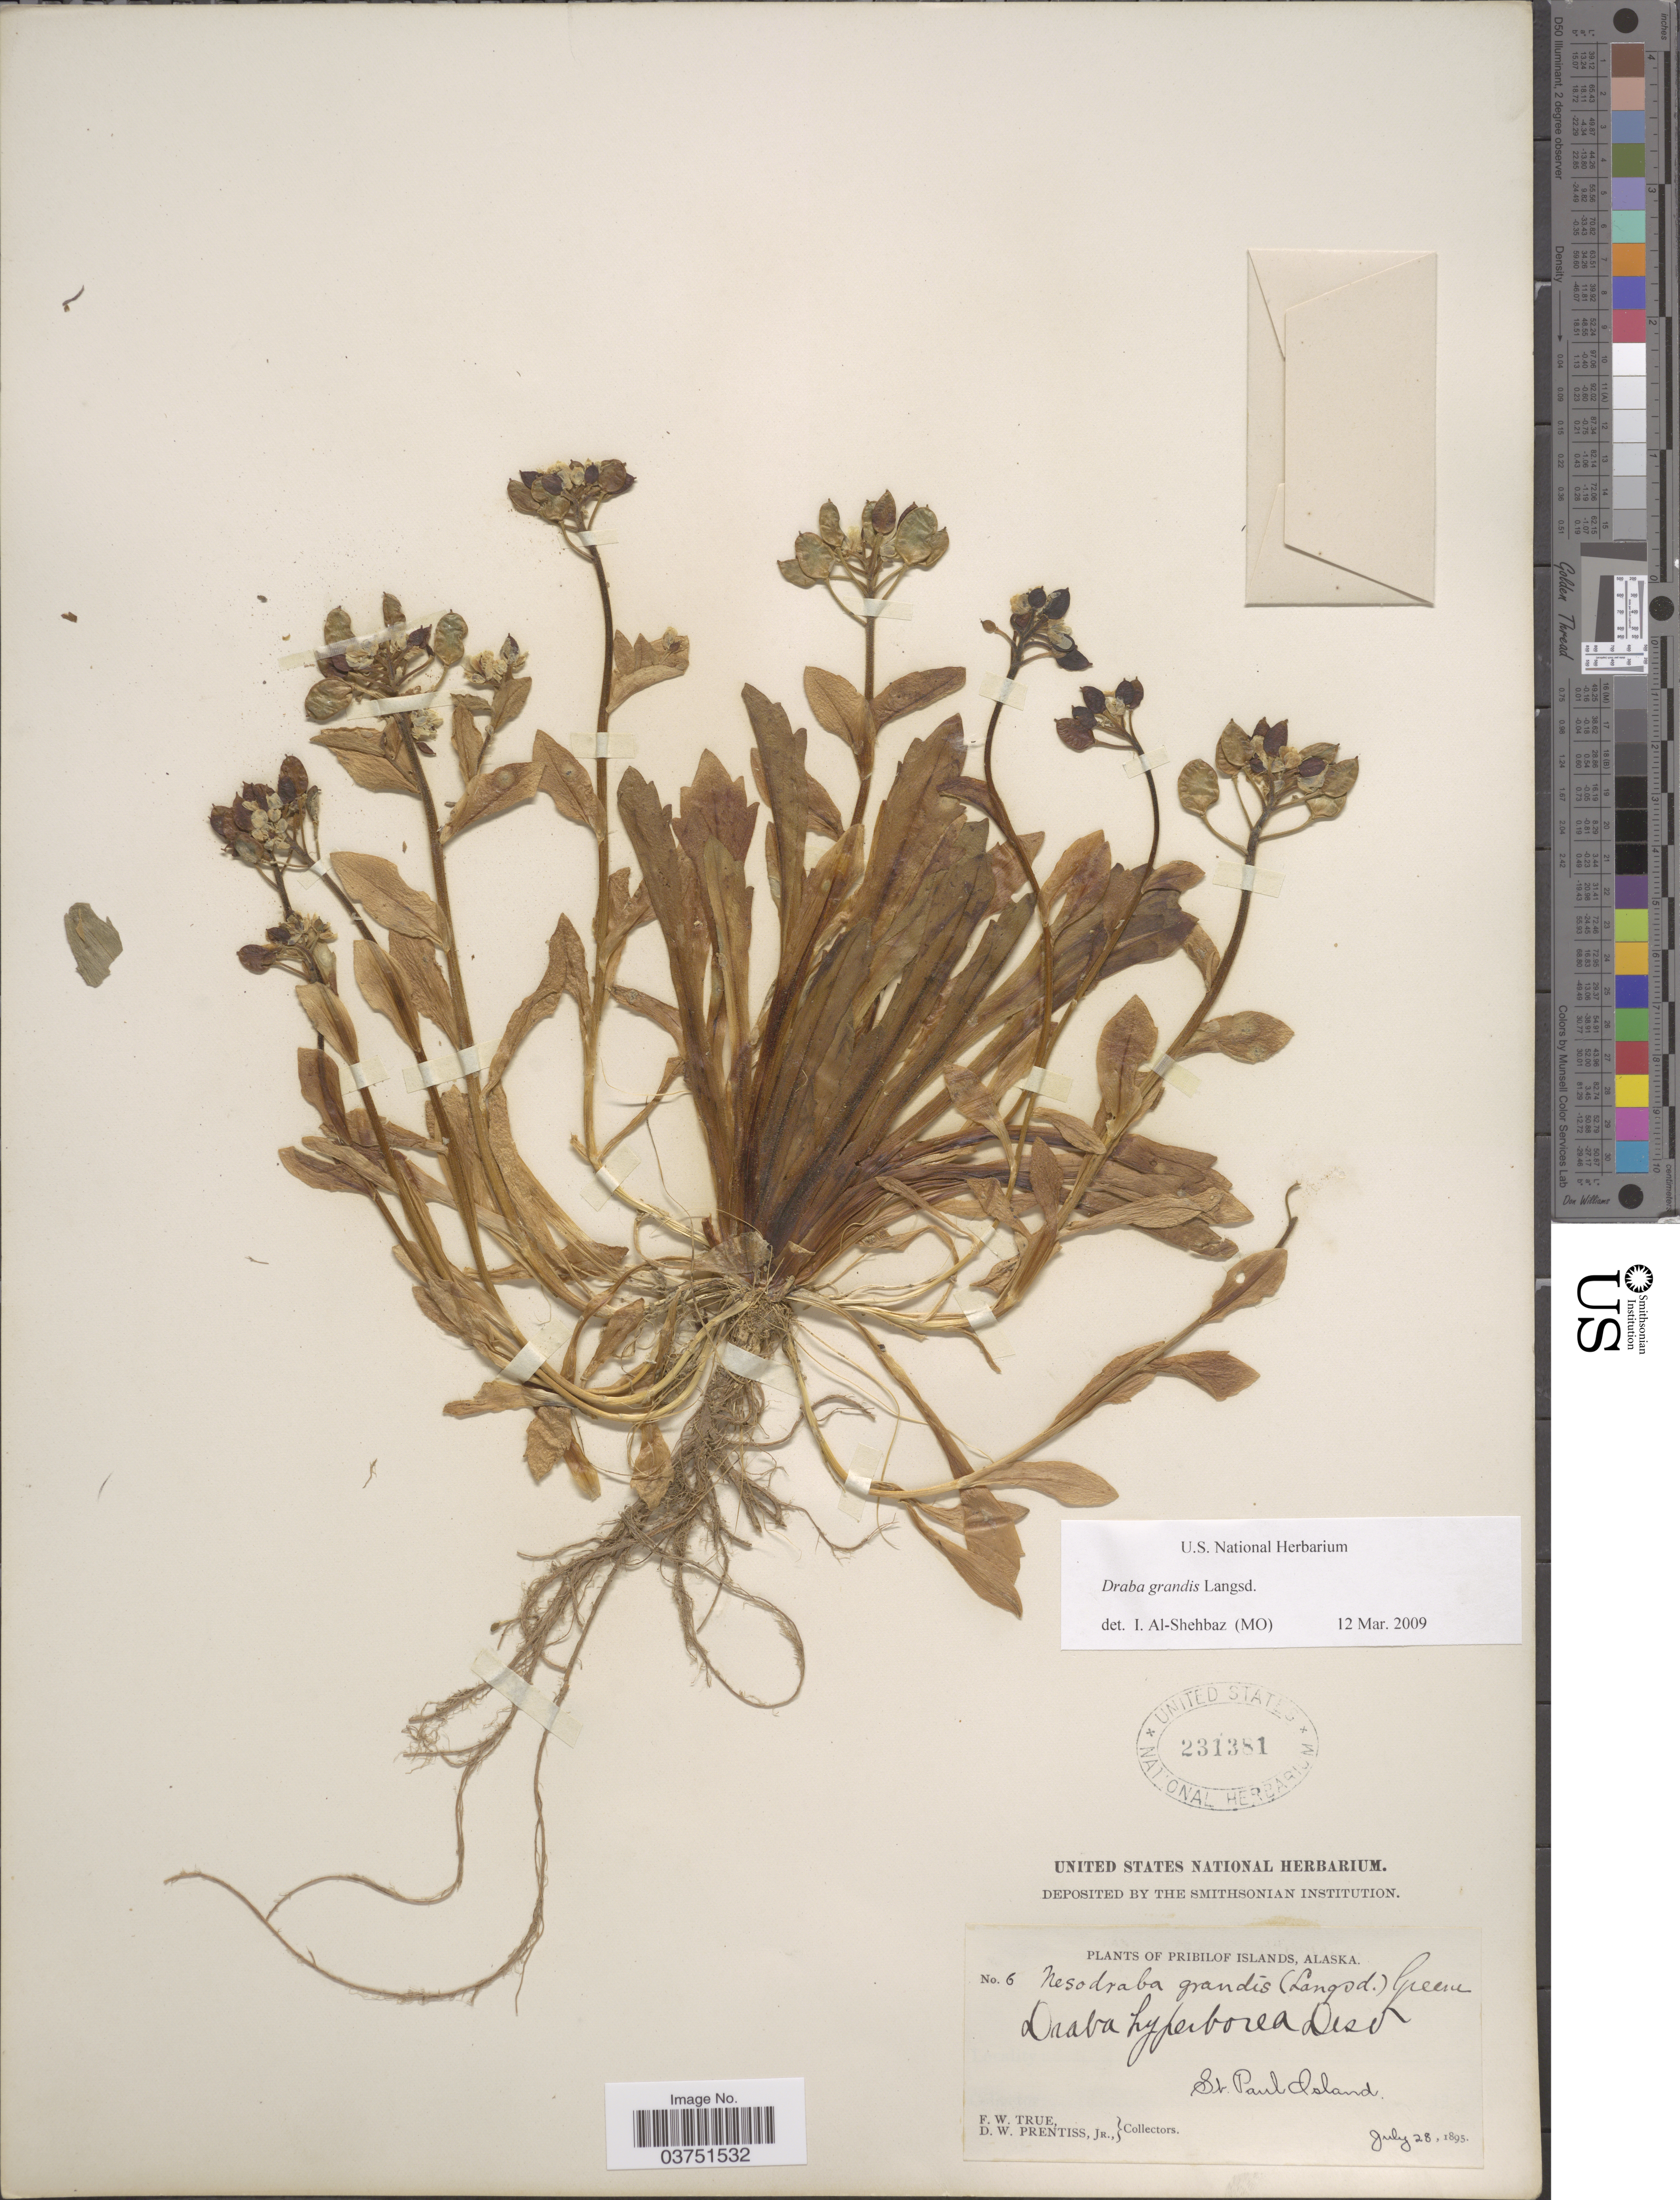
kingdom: Plantae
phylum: Tracheophyta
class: Magnoliopsida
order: Brassicales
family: Brassicaceae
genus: Draba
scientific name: Draba grandis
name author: Langsd. ex DC.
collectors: F. True & D. Prentiss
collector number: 6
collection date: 1895-07-28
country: United States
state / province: Alaska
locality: Pribilof Islands; St. Paul Island.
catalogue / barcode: US 231381